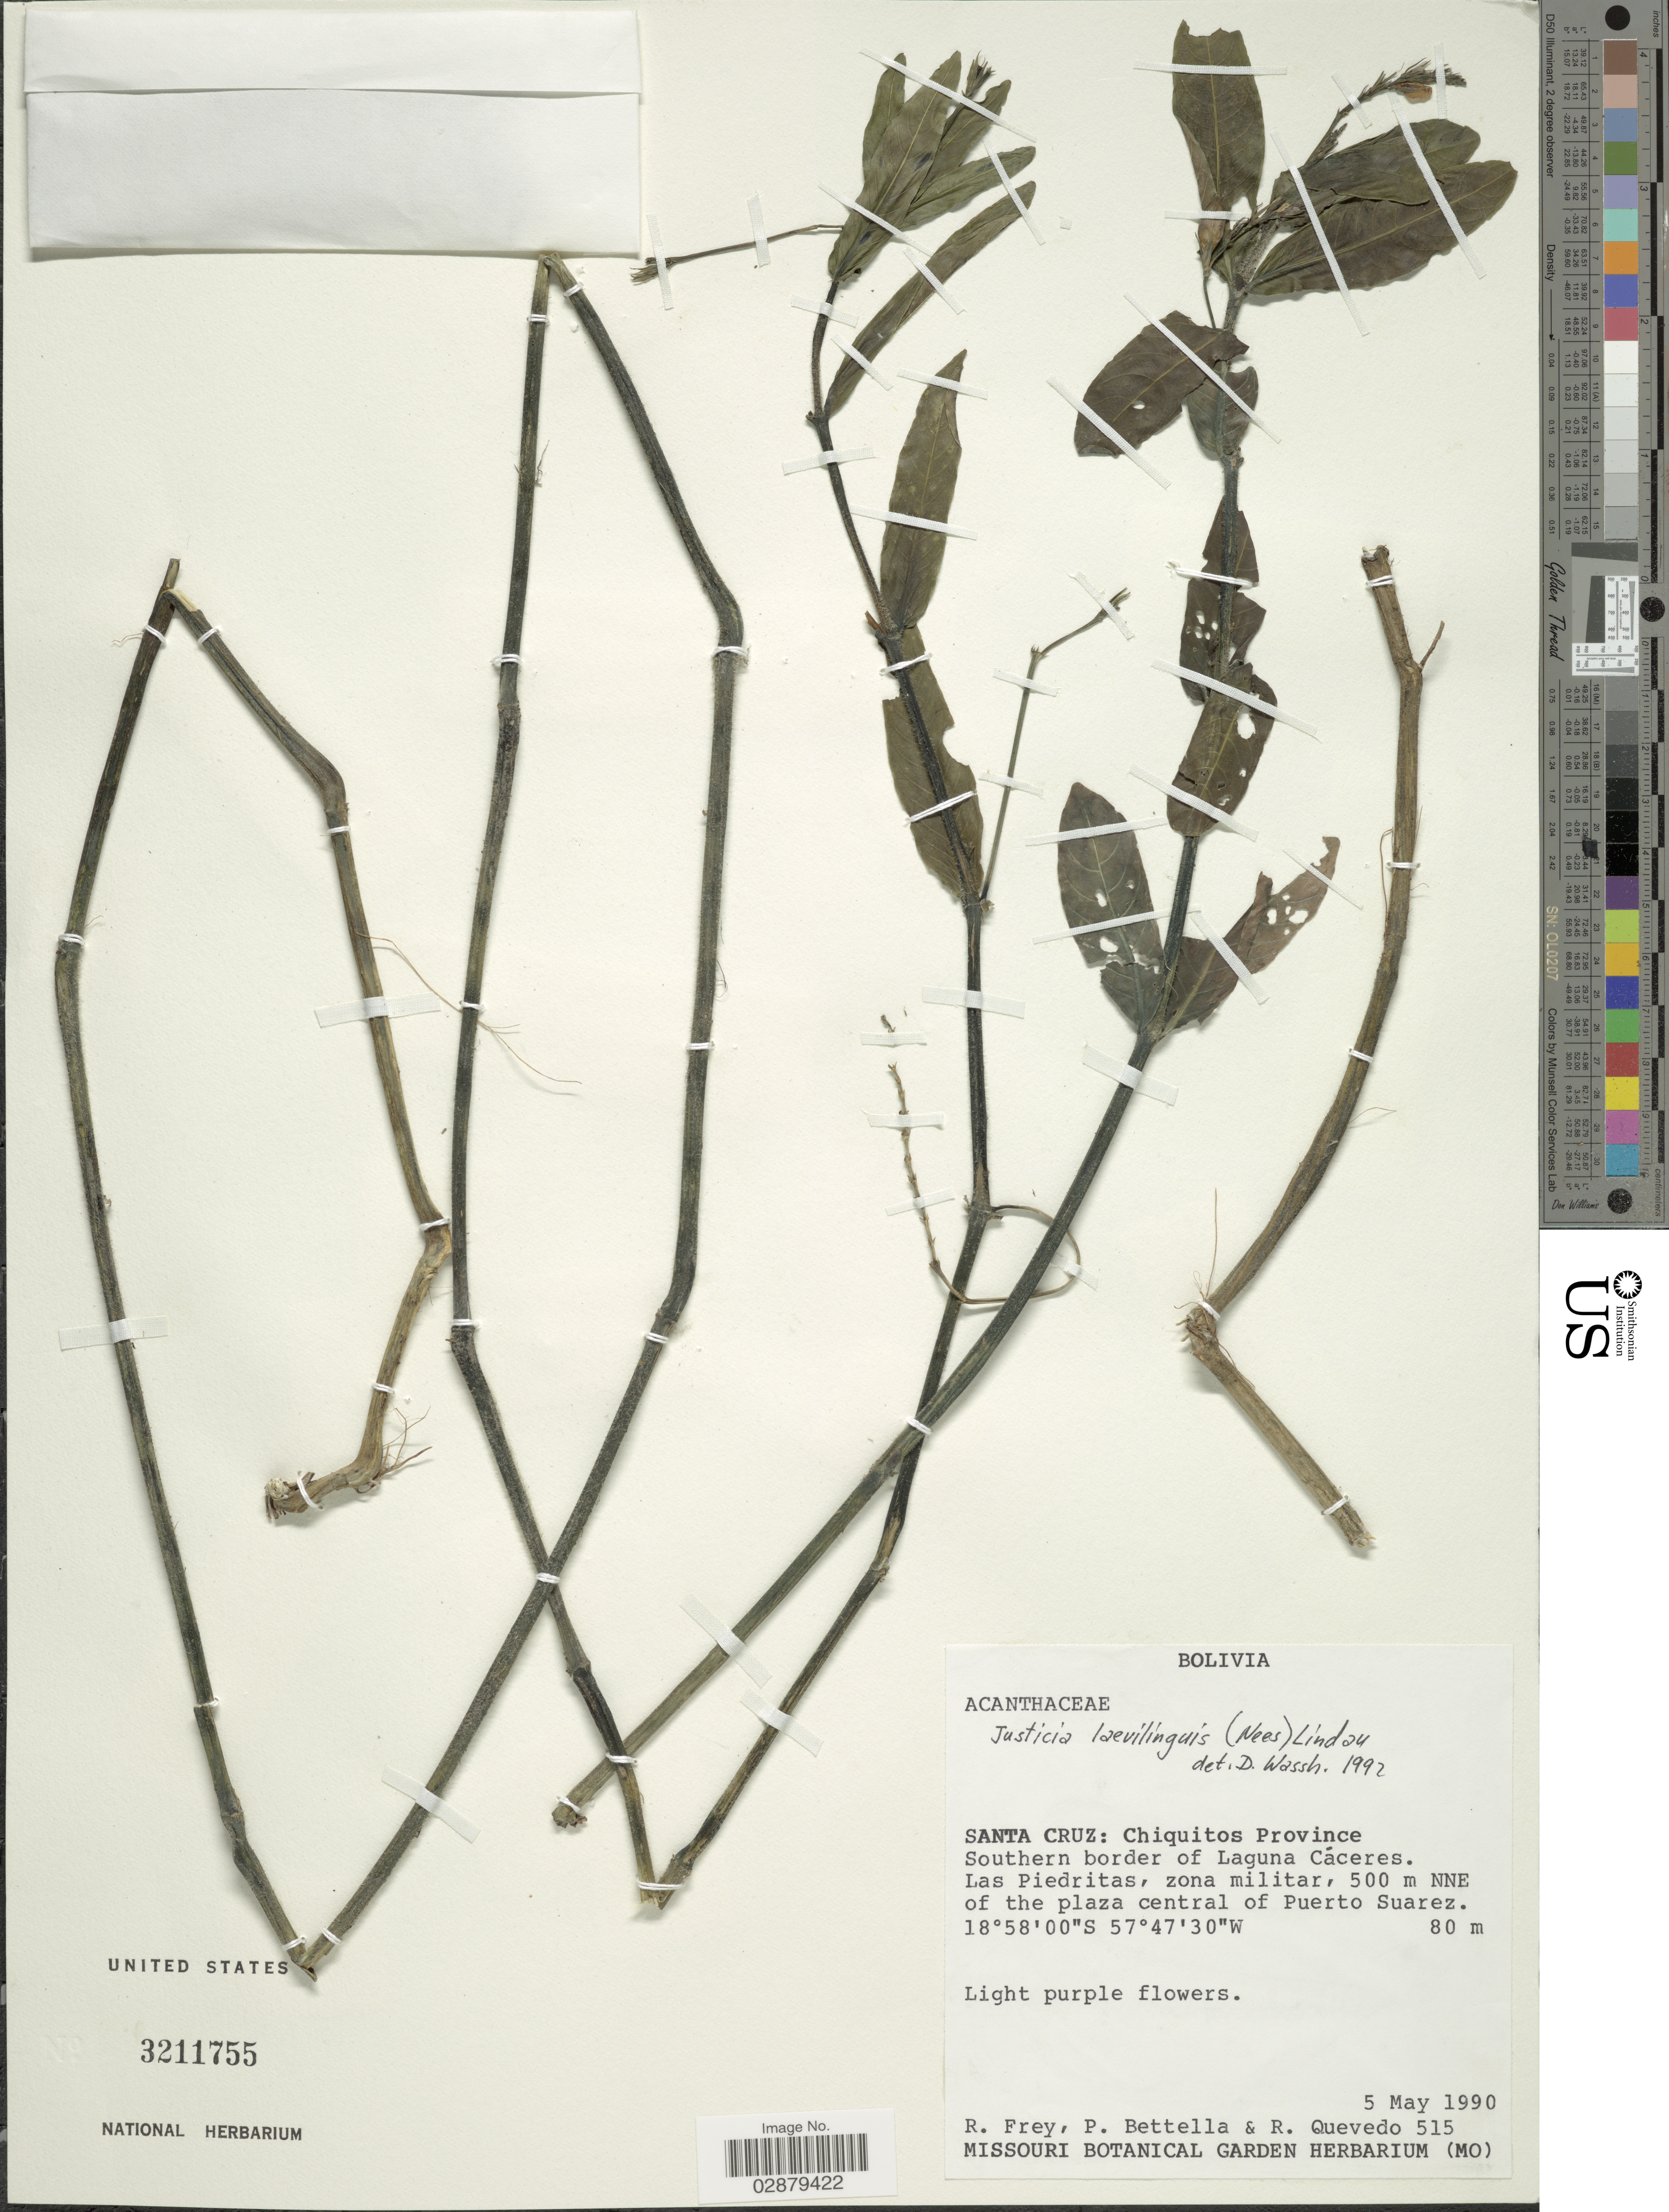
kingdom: Plantae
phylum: Tracheophyta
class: Magnoliopsida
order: Lamiales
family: Acanthaceae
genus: Justicia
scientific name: Justicia laevilinguis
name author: (Nees) Lindau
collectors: R. Frey, P. Bettella & R. Quevedo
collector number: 515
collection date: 1990-05-05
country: Bolivia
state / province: Santa Cruz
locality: Chiquitos Province. Southern border of Laguna Cáceres. Las Piedritas, zona militar, 500 m NNE of the plaza central of Puerto Suarez.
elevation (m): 80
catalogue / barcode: US 3211755